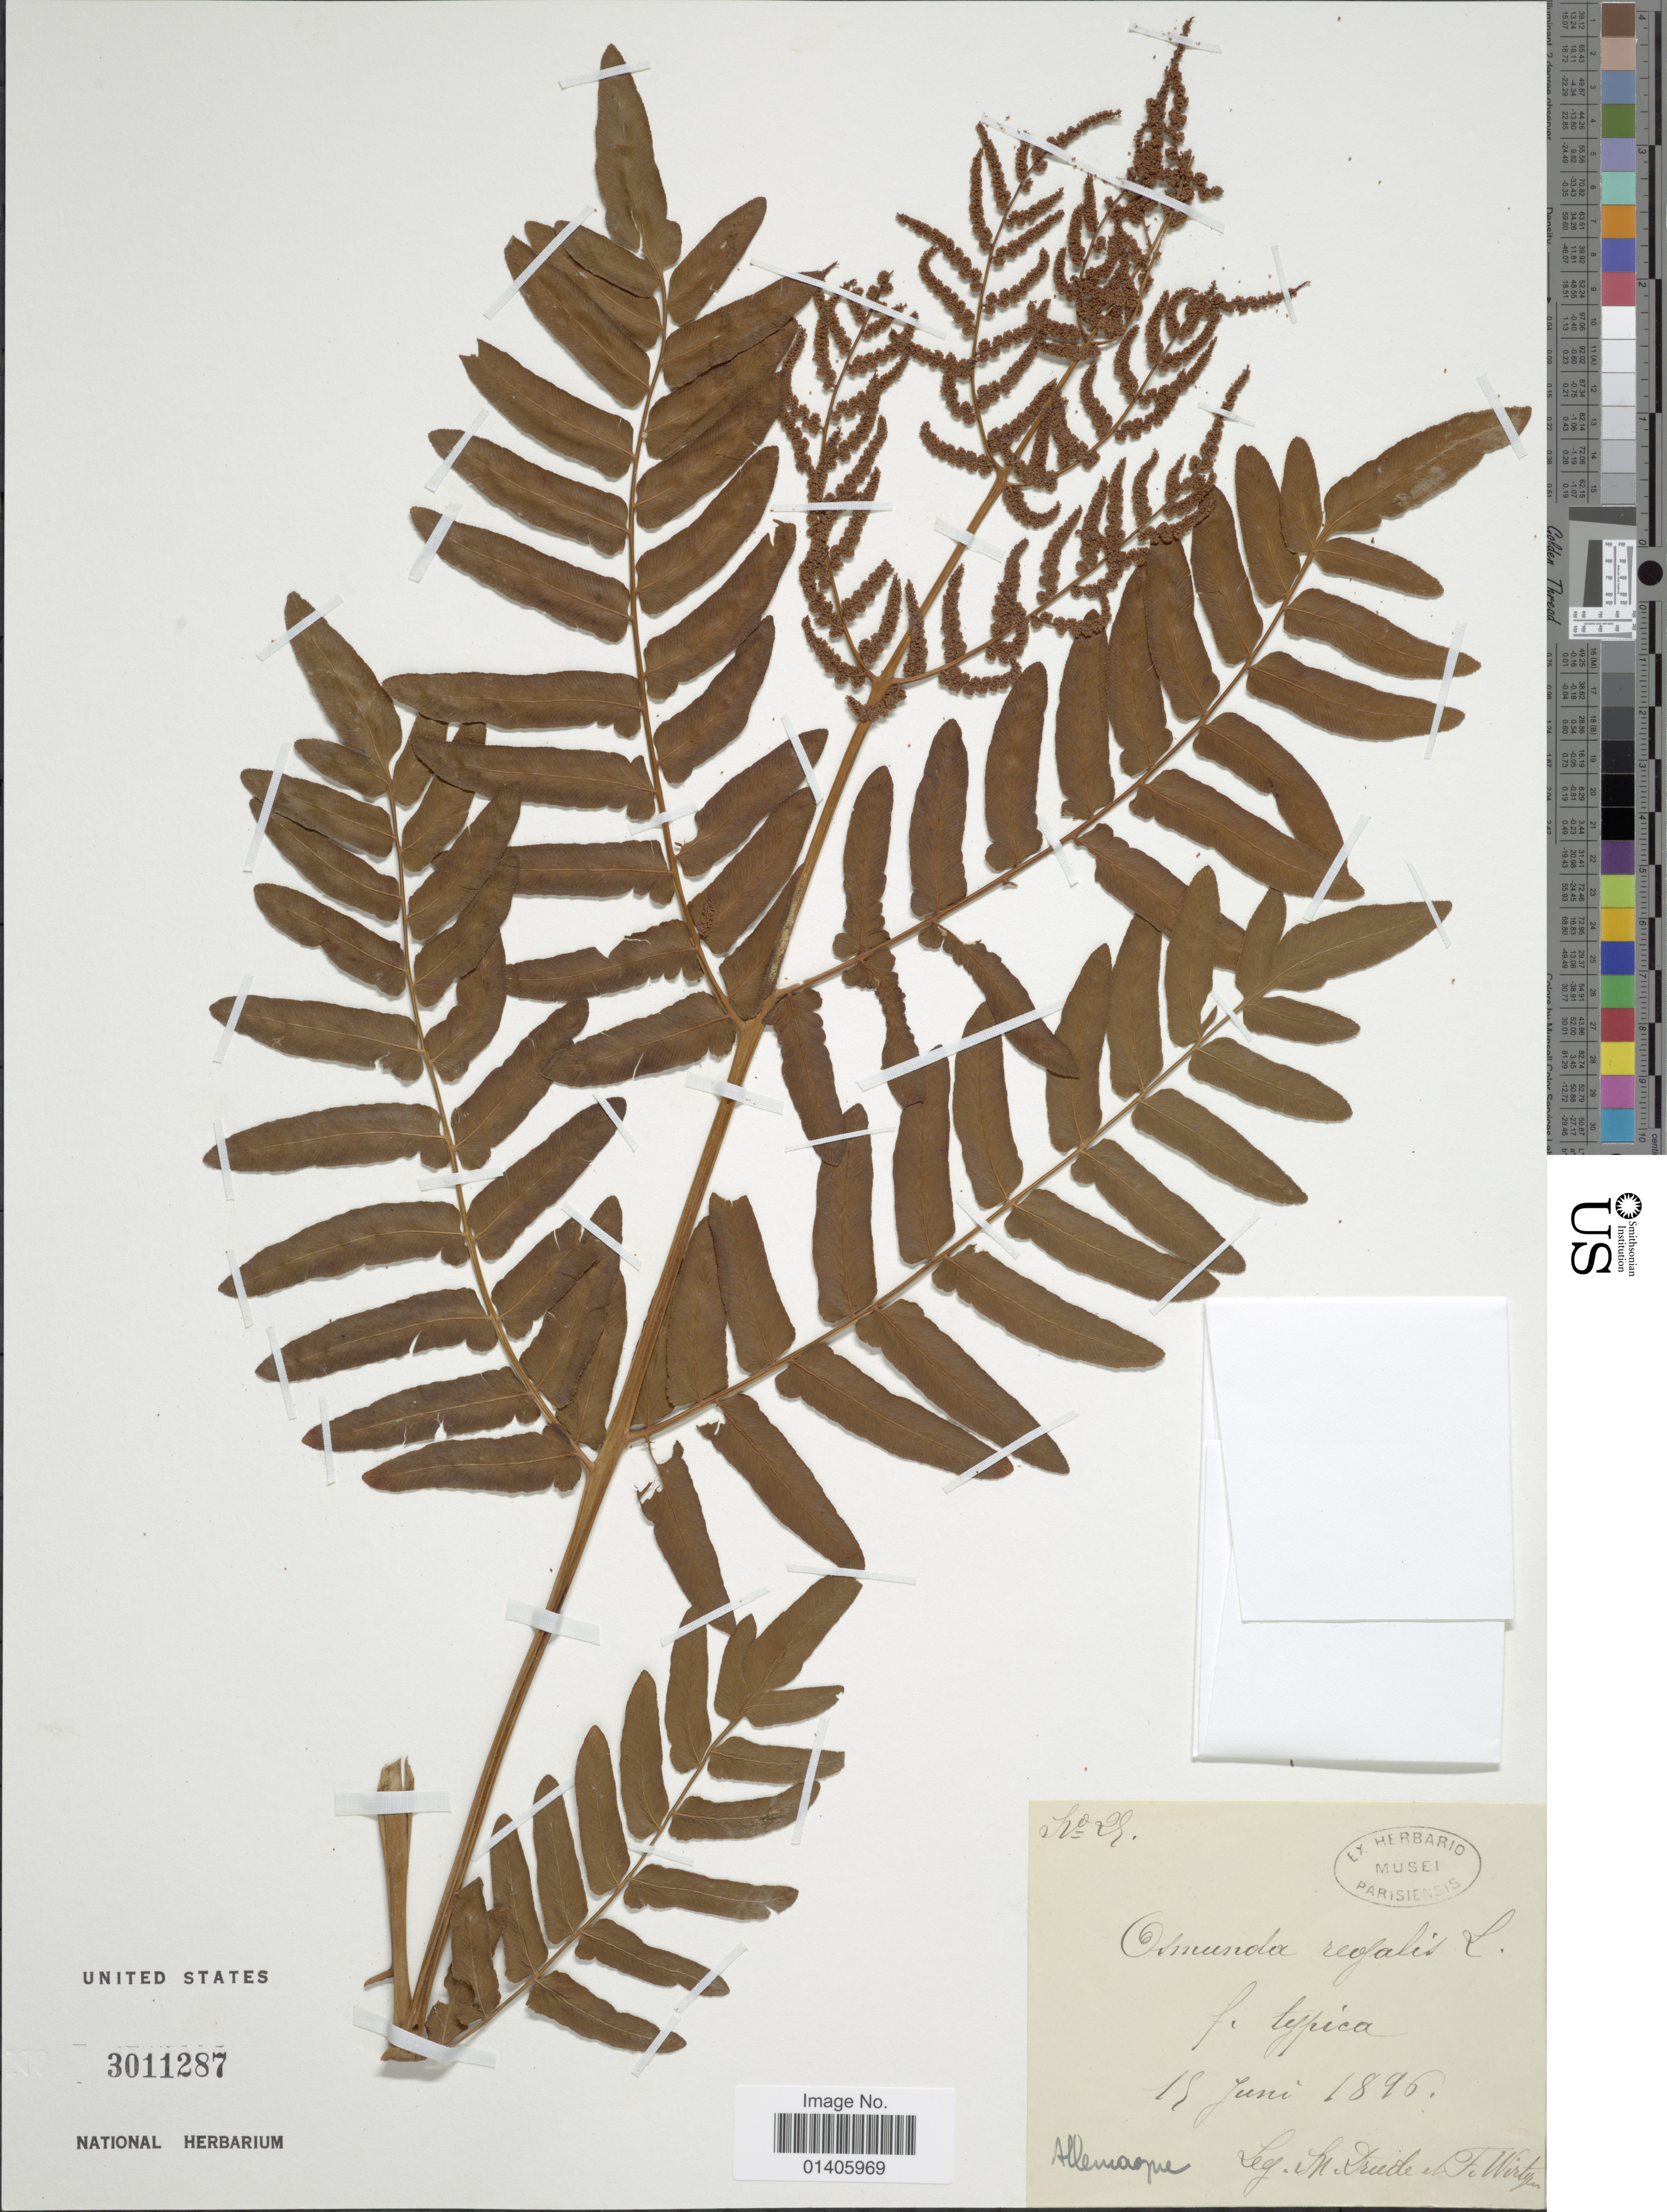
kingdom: Plantae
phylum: Tracheophyta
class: Polypodiopsida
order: Osmundales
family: Osmundaceae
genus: Osmunda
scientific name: Osmunda regalis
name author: L.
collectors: M. Drude & F. Wirtgen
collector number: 29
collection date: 1896-06-19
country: Germany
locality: Allemagne [interpreted]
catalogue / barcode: US 3011287